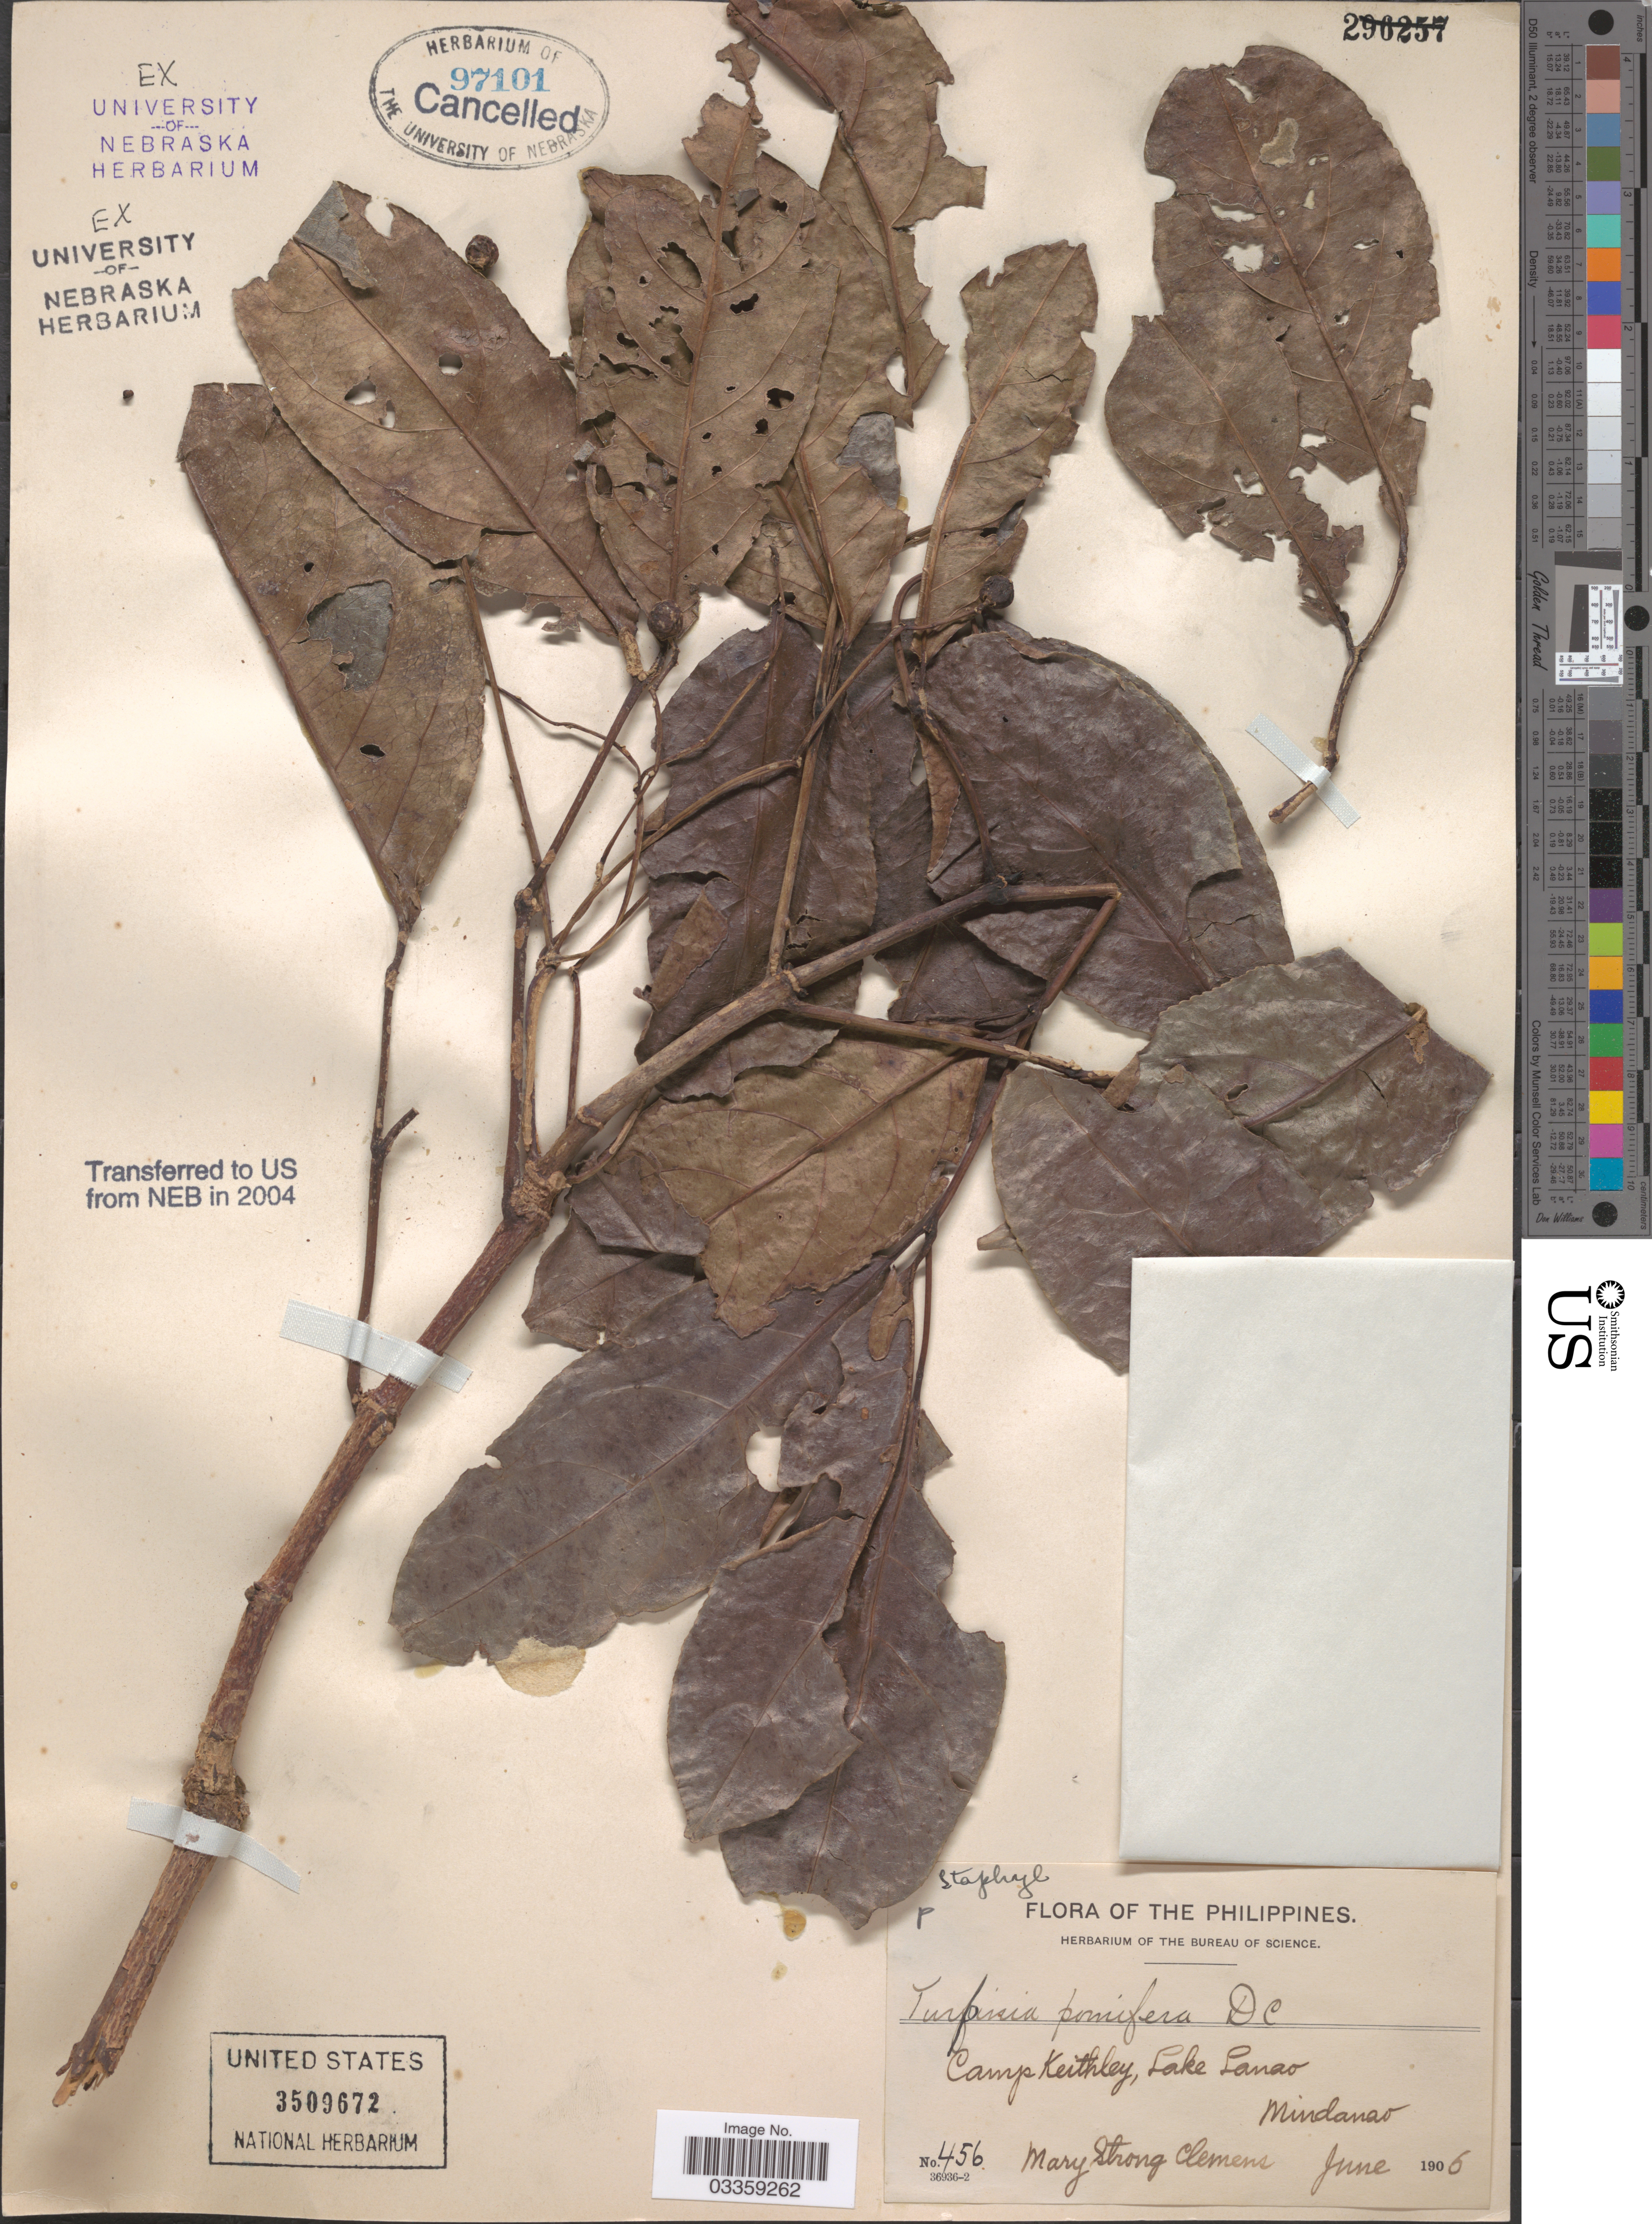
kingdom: Plantae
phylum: Tracheophyta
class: Magnoliopsida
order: Crossosomatales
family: Staphyleaceae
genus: Turpinia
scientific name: Turpinia pomifera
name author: (Roxb.) DC.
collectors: M. S. Clemens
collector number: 456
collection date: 1906-06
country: Philippines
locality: Camp Keithley, Lake Lanao, Mindanao.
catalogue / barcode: US 3509672